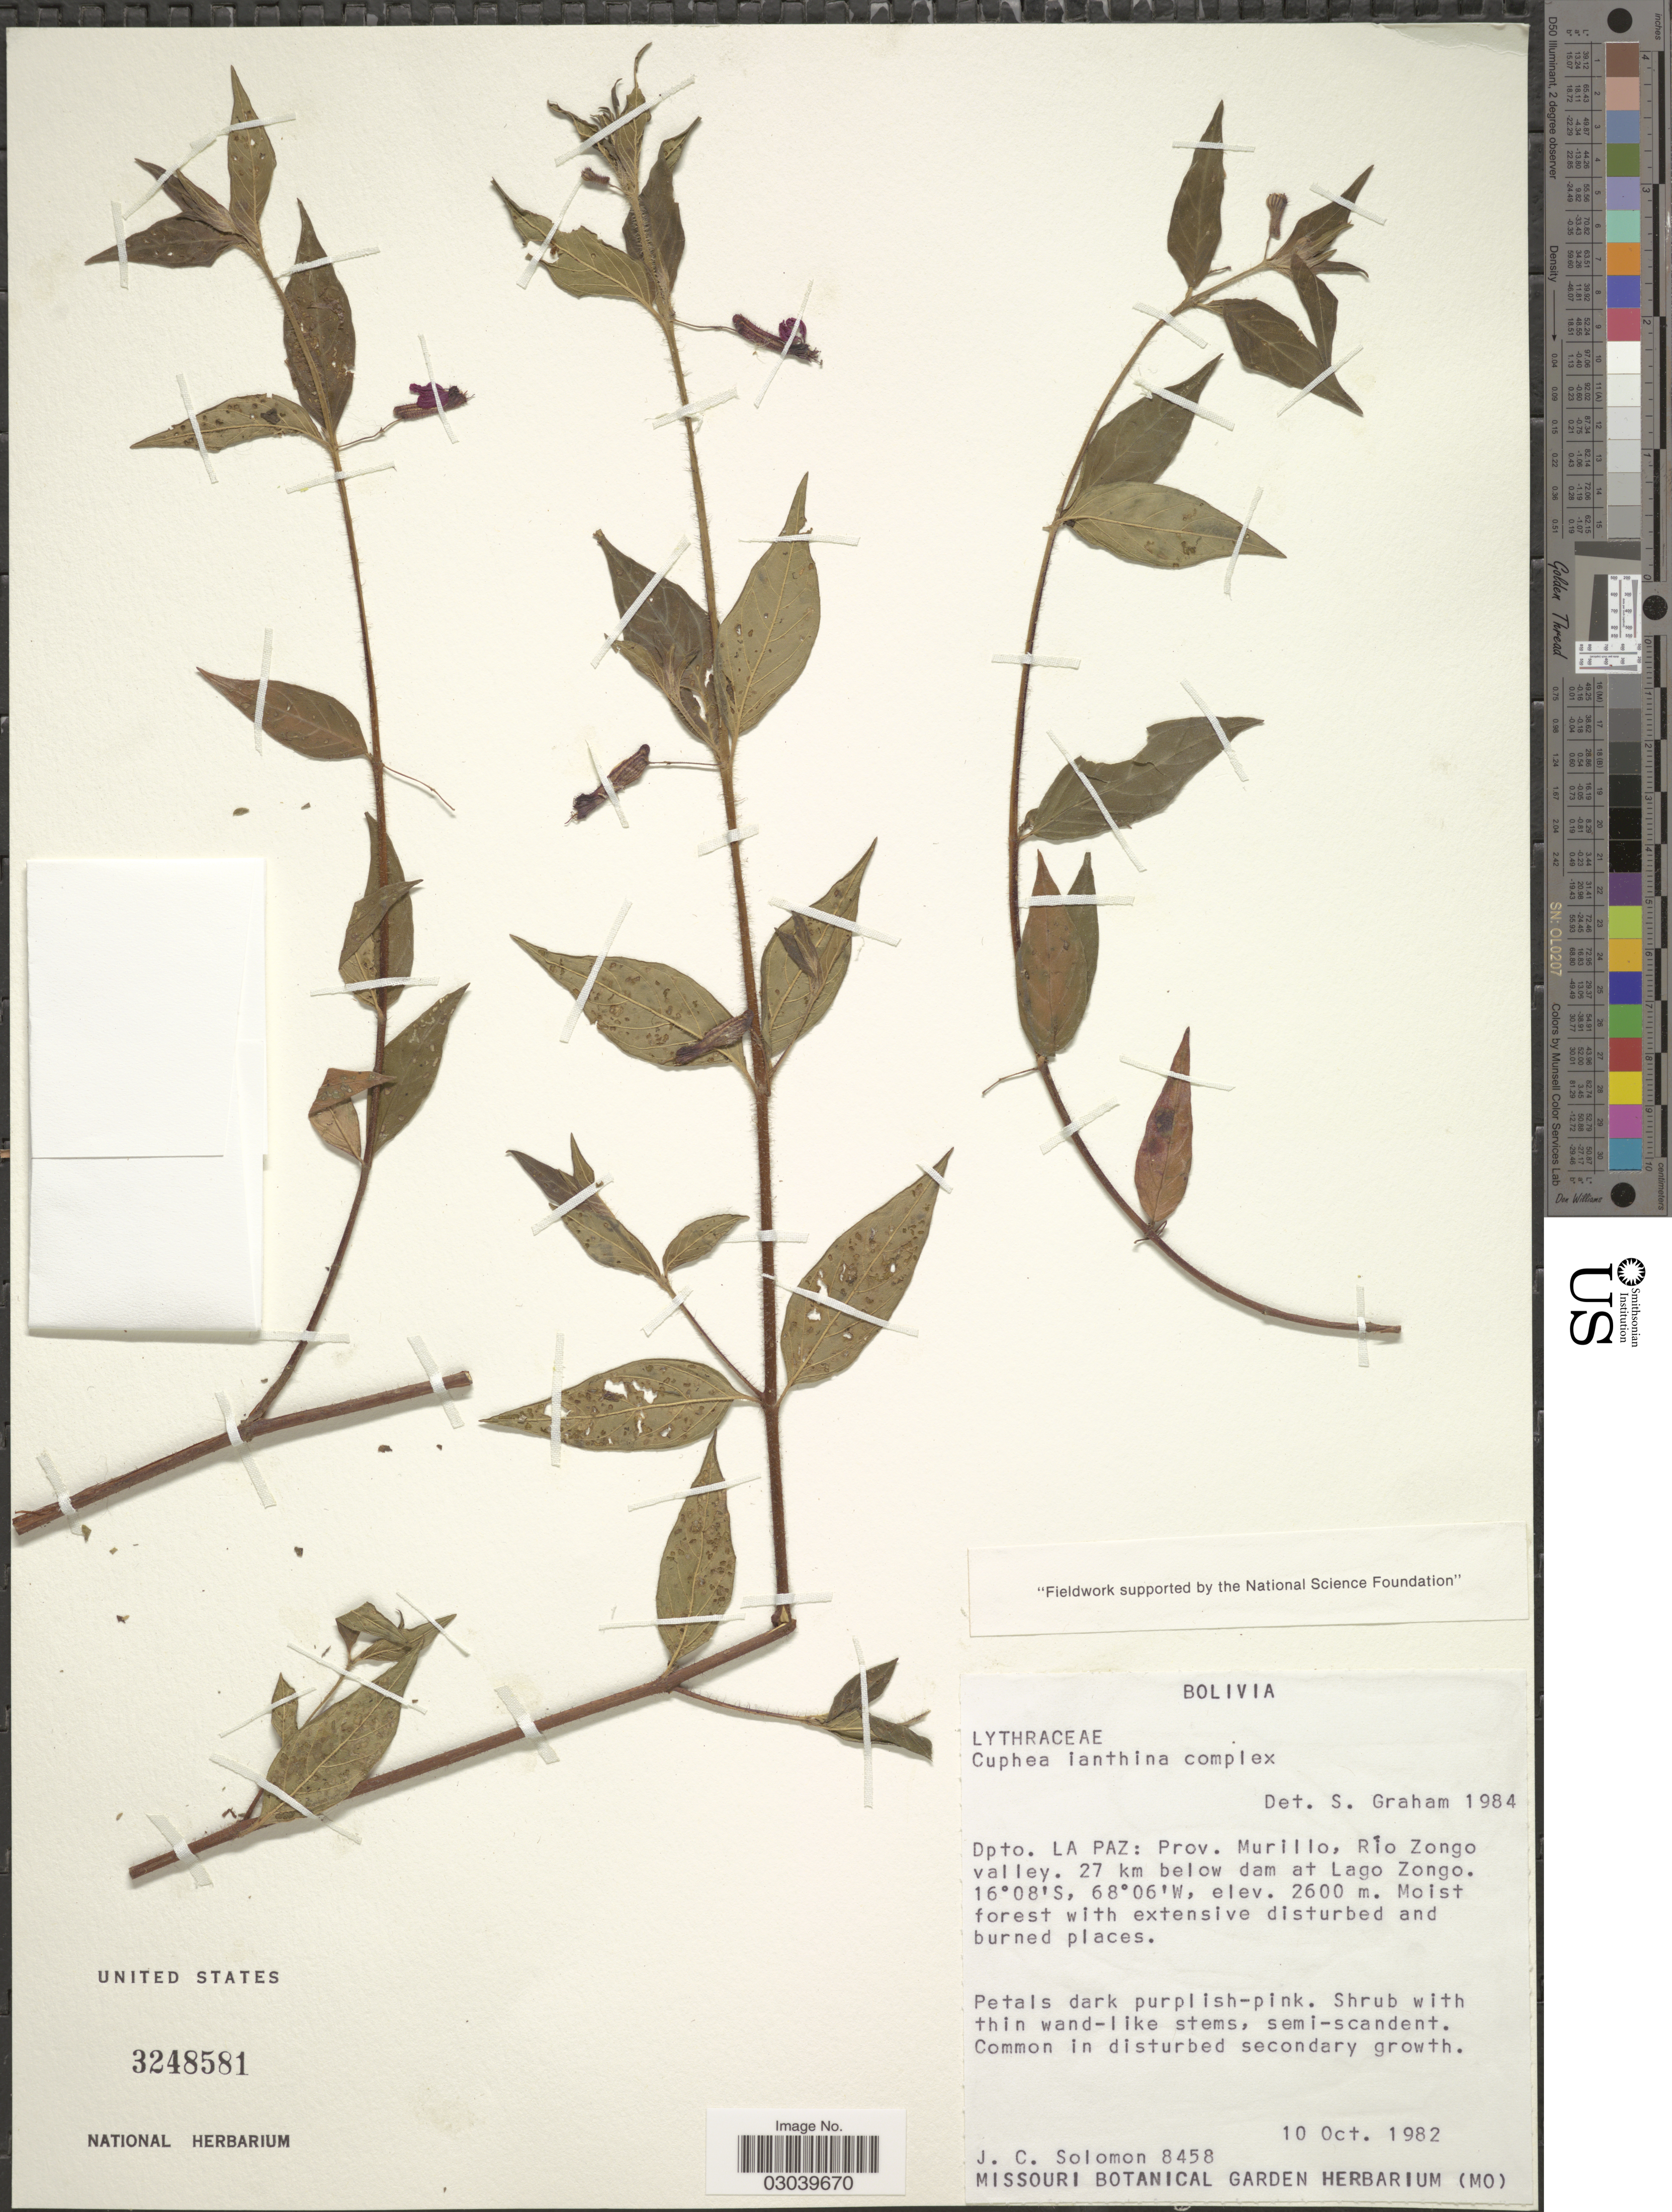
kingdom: Plantae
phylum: Tracheophyta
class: Magnoliopsida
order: Myrtales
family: Lythraceae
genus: Cuphea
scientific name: Cuphea ianthina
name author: Koehne in Mart.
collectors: J. C. Solomon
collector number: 8458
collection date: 1982-10-10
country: Bolivia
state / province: La Paz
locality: Dpto. La Paz: Prov. Murillo, Río Zongo valley. 27 km below dam at Lago Zongo.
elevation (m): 2600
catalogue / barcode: US 3248581